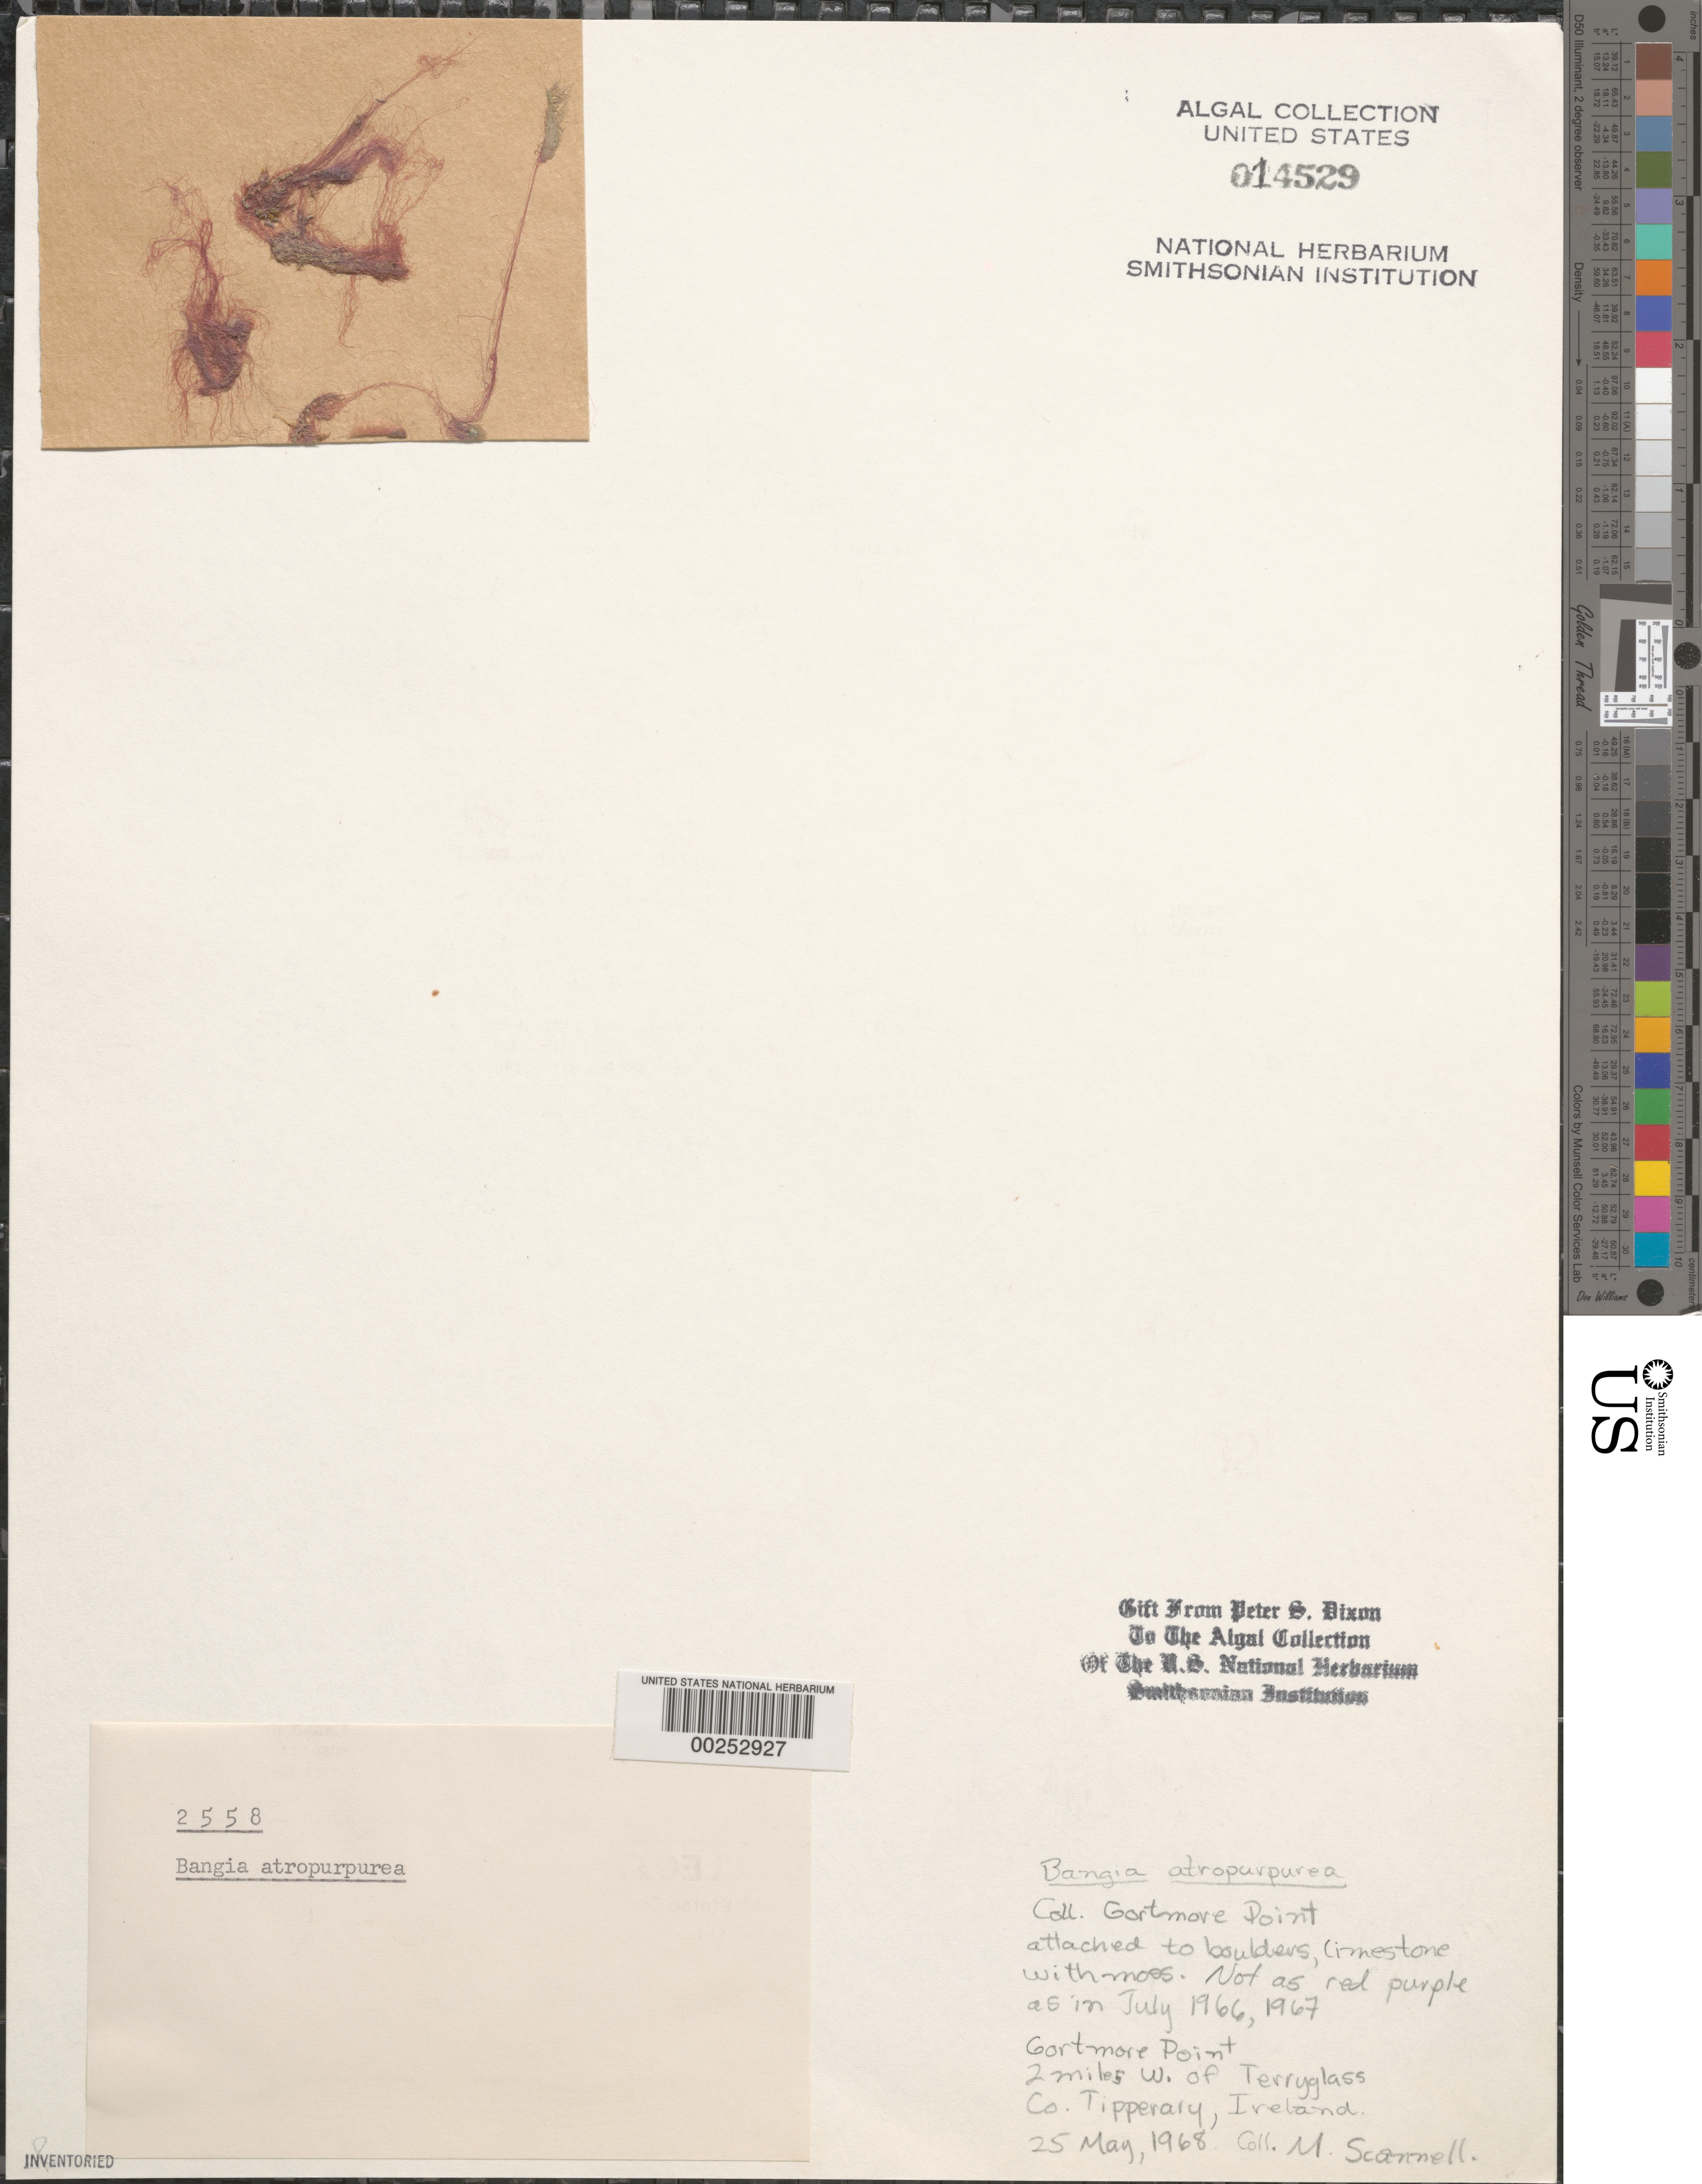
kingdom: Plantae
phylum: Rhodophyta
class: Bangiophyceae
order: Bangiales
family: Bangiaceae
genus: Bangia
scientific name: Bangia atropurpurea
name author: (Mertens ex Roth) C. Agardh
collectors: M. Scannell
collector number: PSD 2558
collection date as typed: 25 May 1968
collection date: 1968-05-25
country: Ireland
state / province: Munster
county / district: Tipperary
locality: Gortmore Point, 2 miles west of Terryglass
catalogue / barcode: US 14529